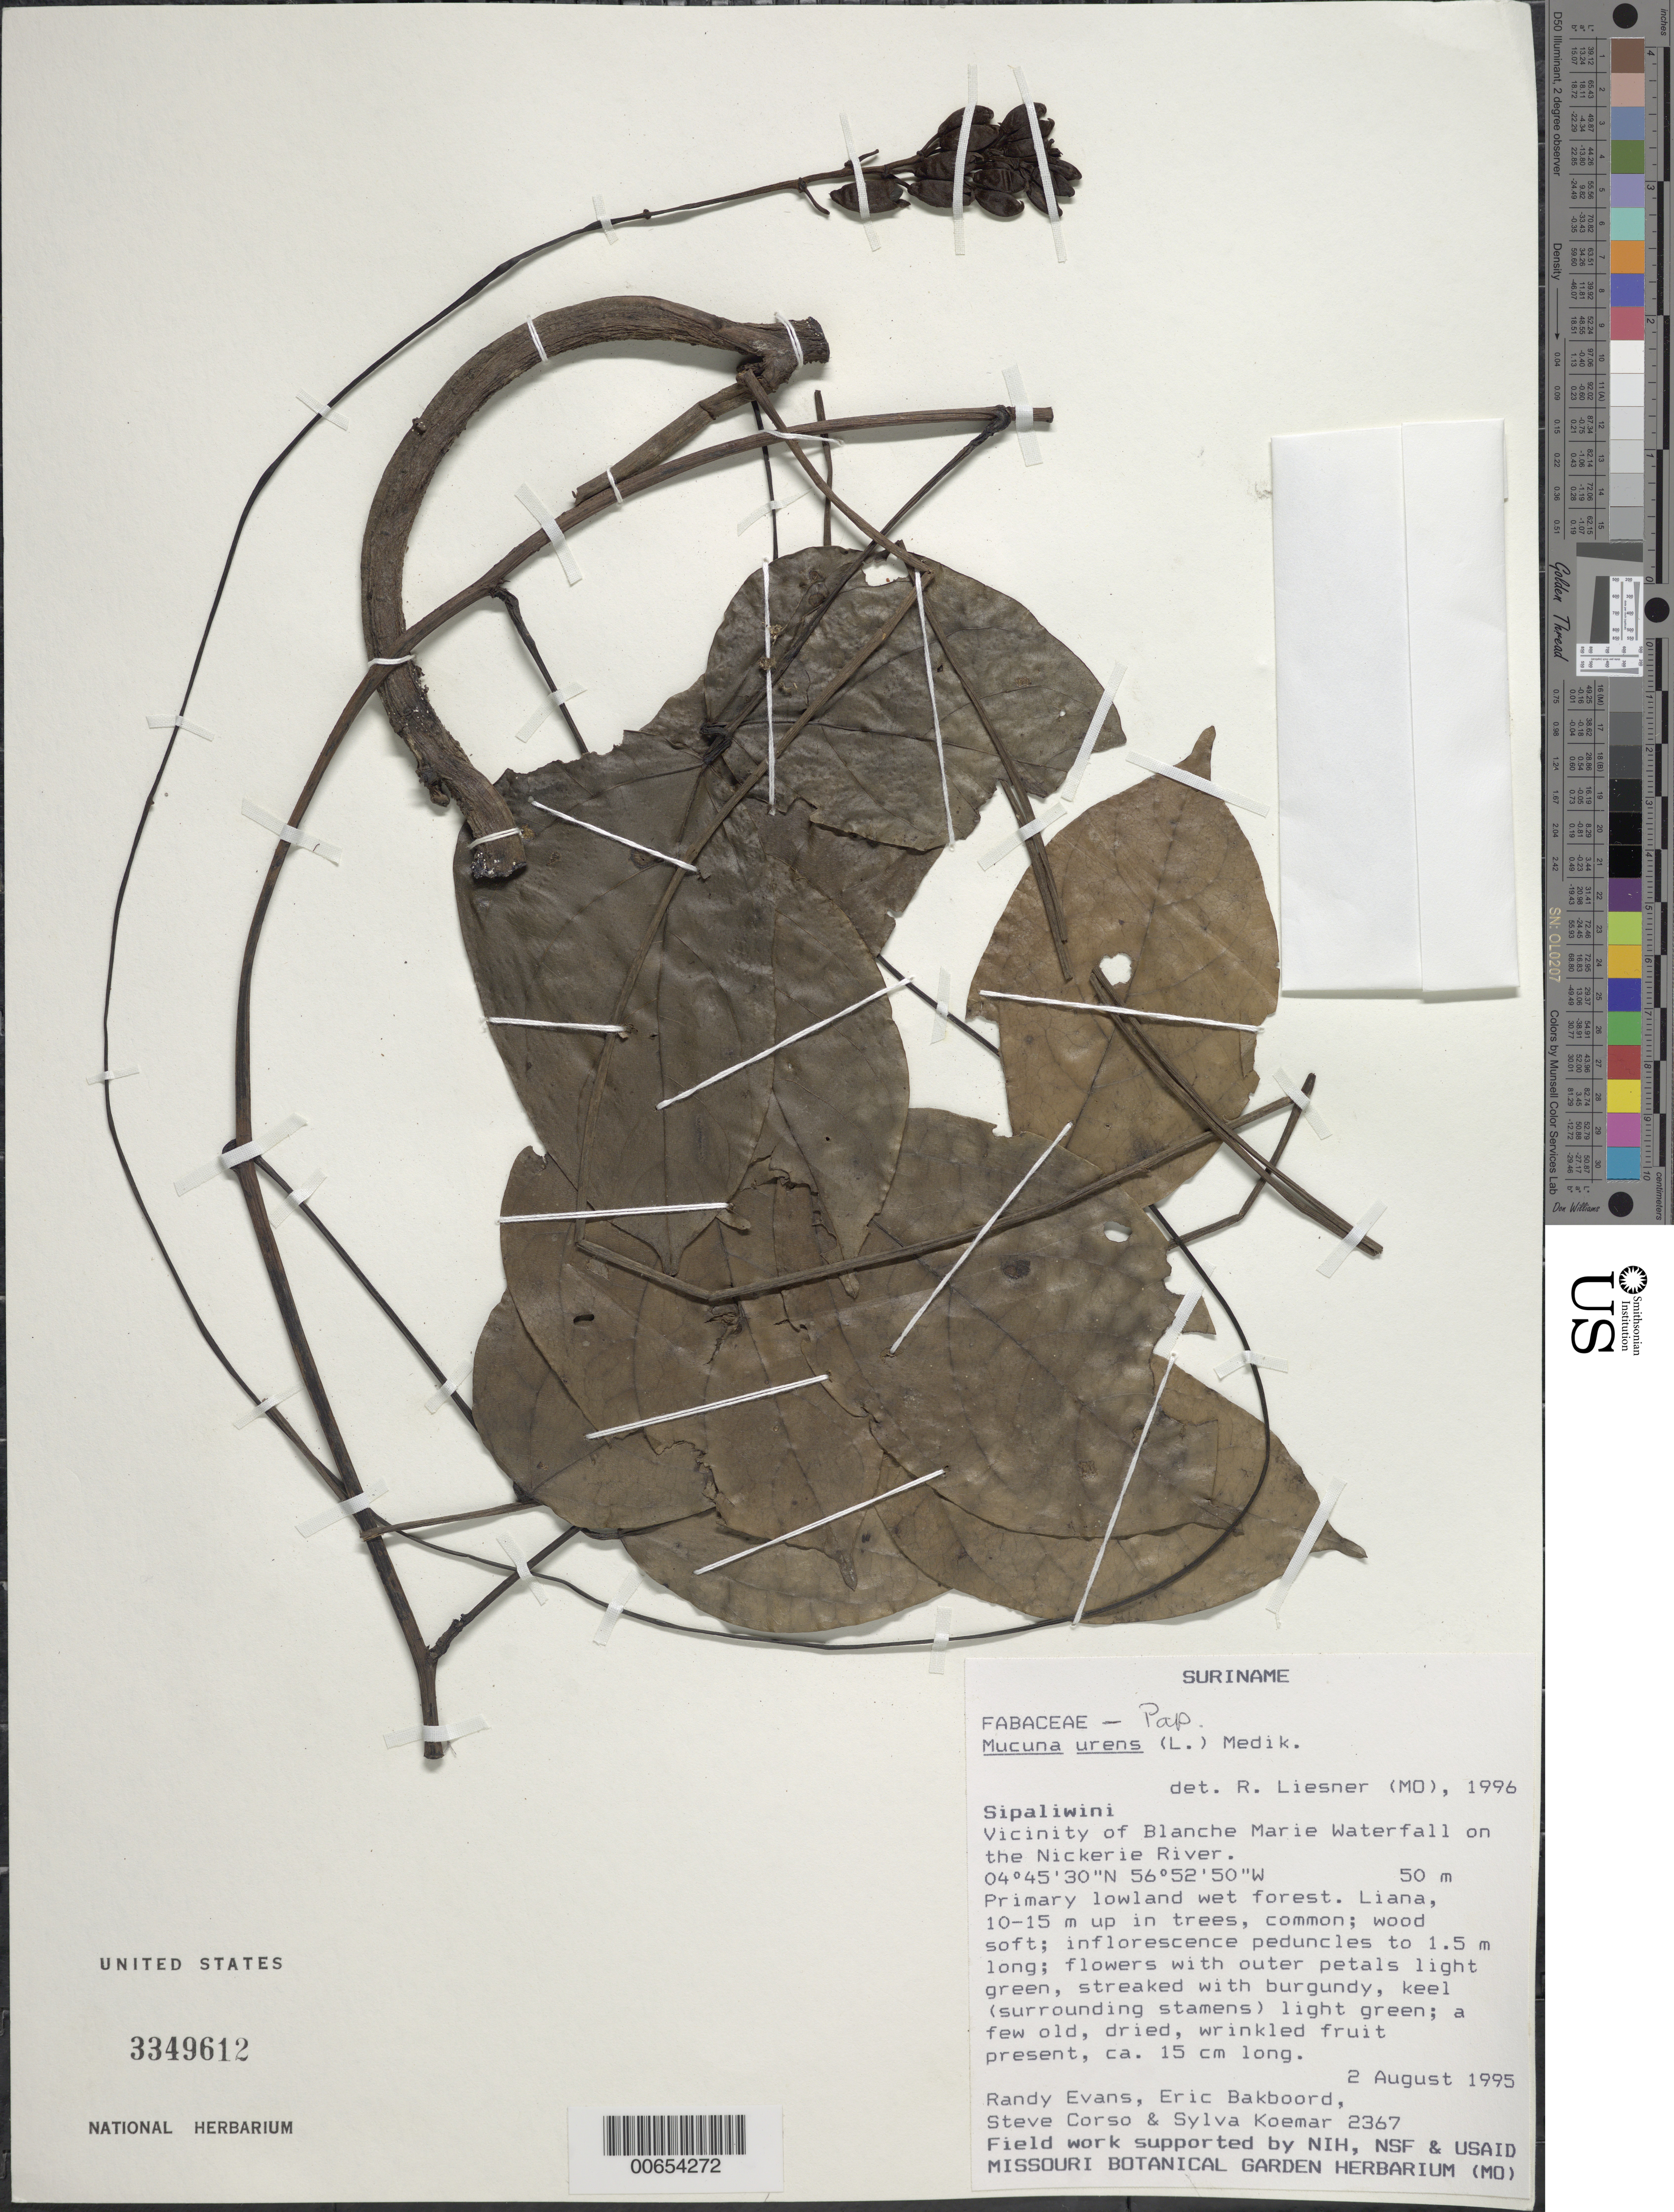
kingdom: Plantae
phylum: Tracheophyta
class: Magnoliopsida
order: Fabales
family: Fabaceae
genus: Mucuna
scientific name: Mucuna urens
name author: (L.) Medik.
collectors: R. Evans, E. Bakboord, S. Corso & S. Koemar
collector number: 2367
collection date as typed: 2-Aug-95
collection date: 1995-08-02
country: Suriname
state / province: Sipaliwini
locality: Blanche Marie Waterfall, vic., on Nickerie R.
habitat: Primary lowland wet forest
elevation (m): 50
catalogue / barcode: US 3349612